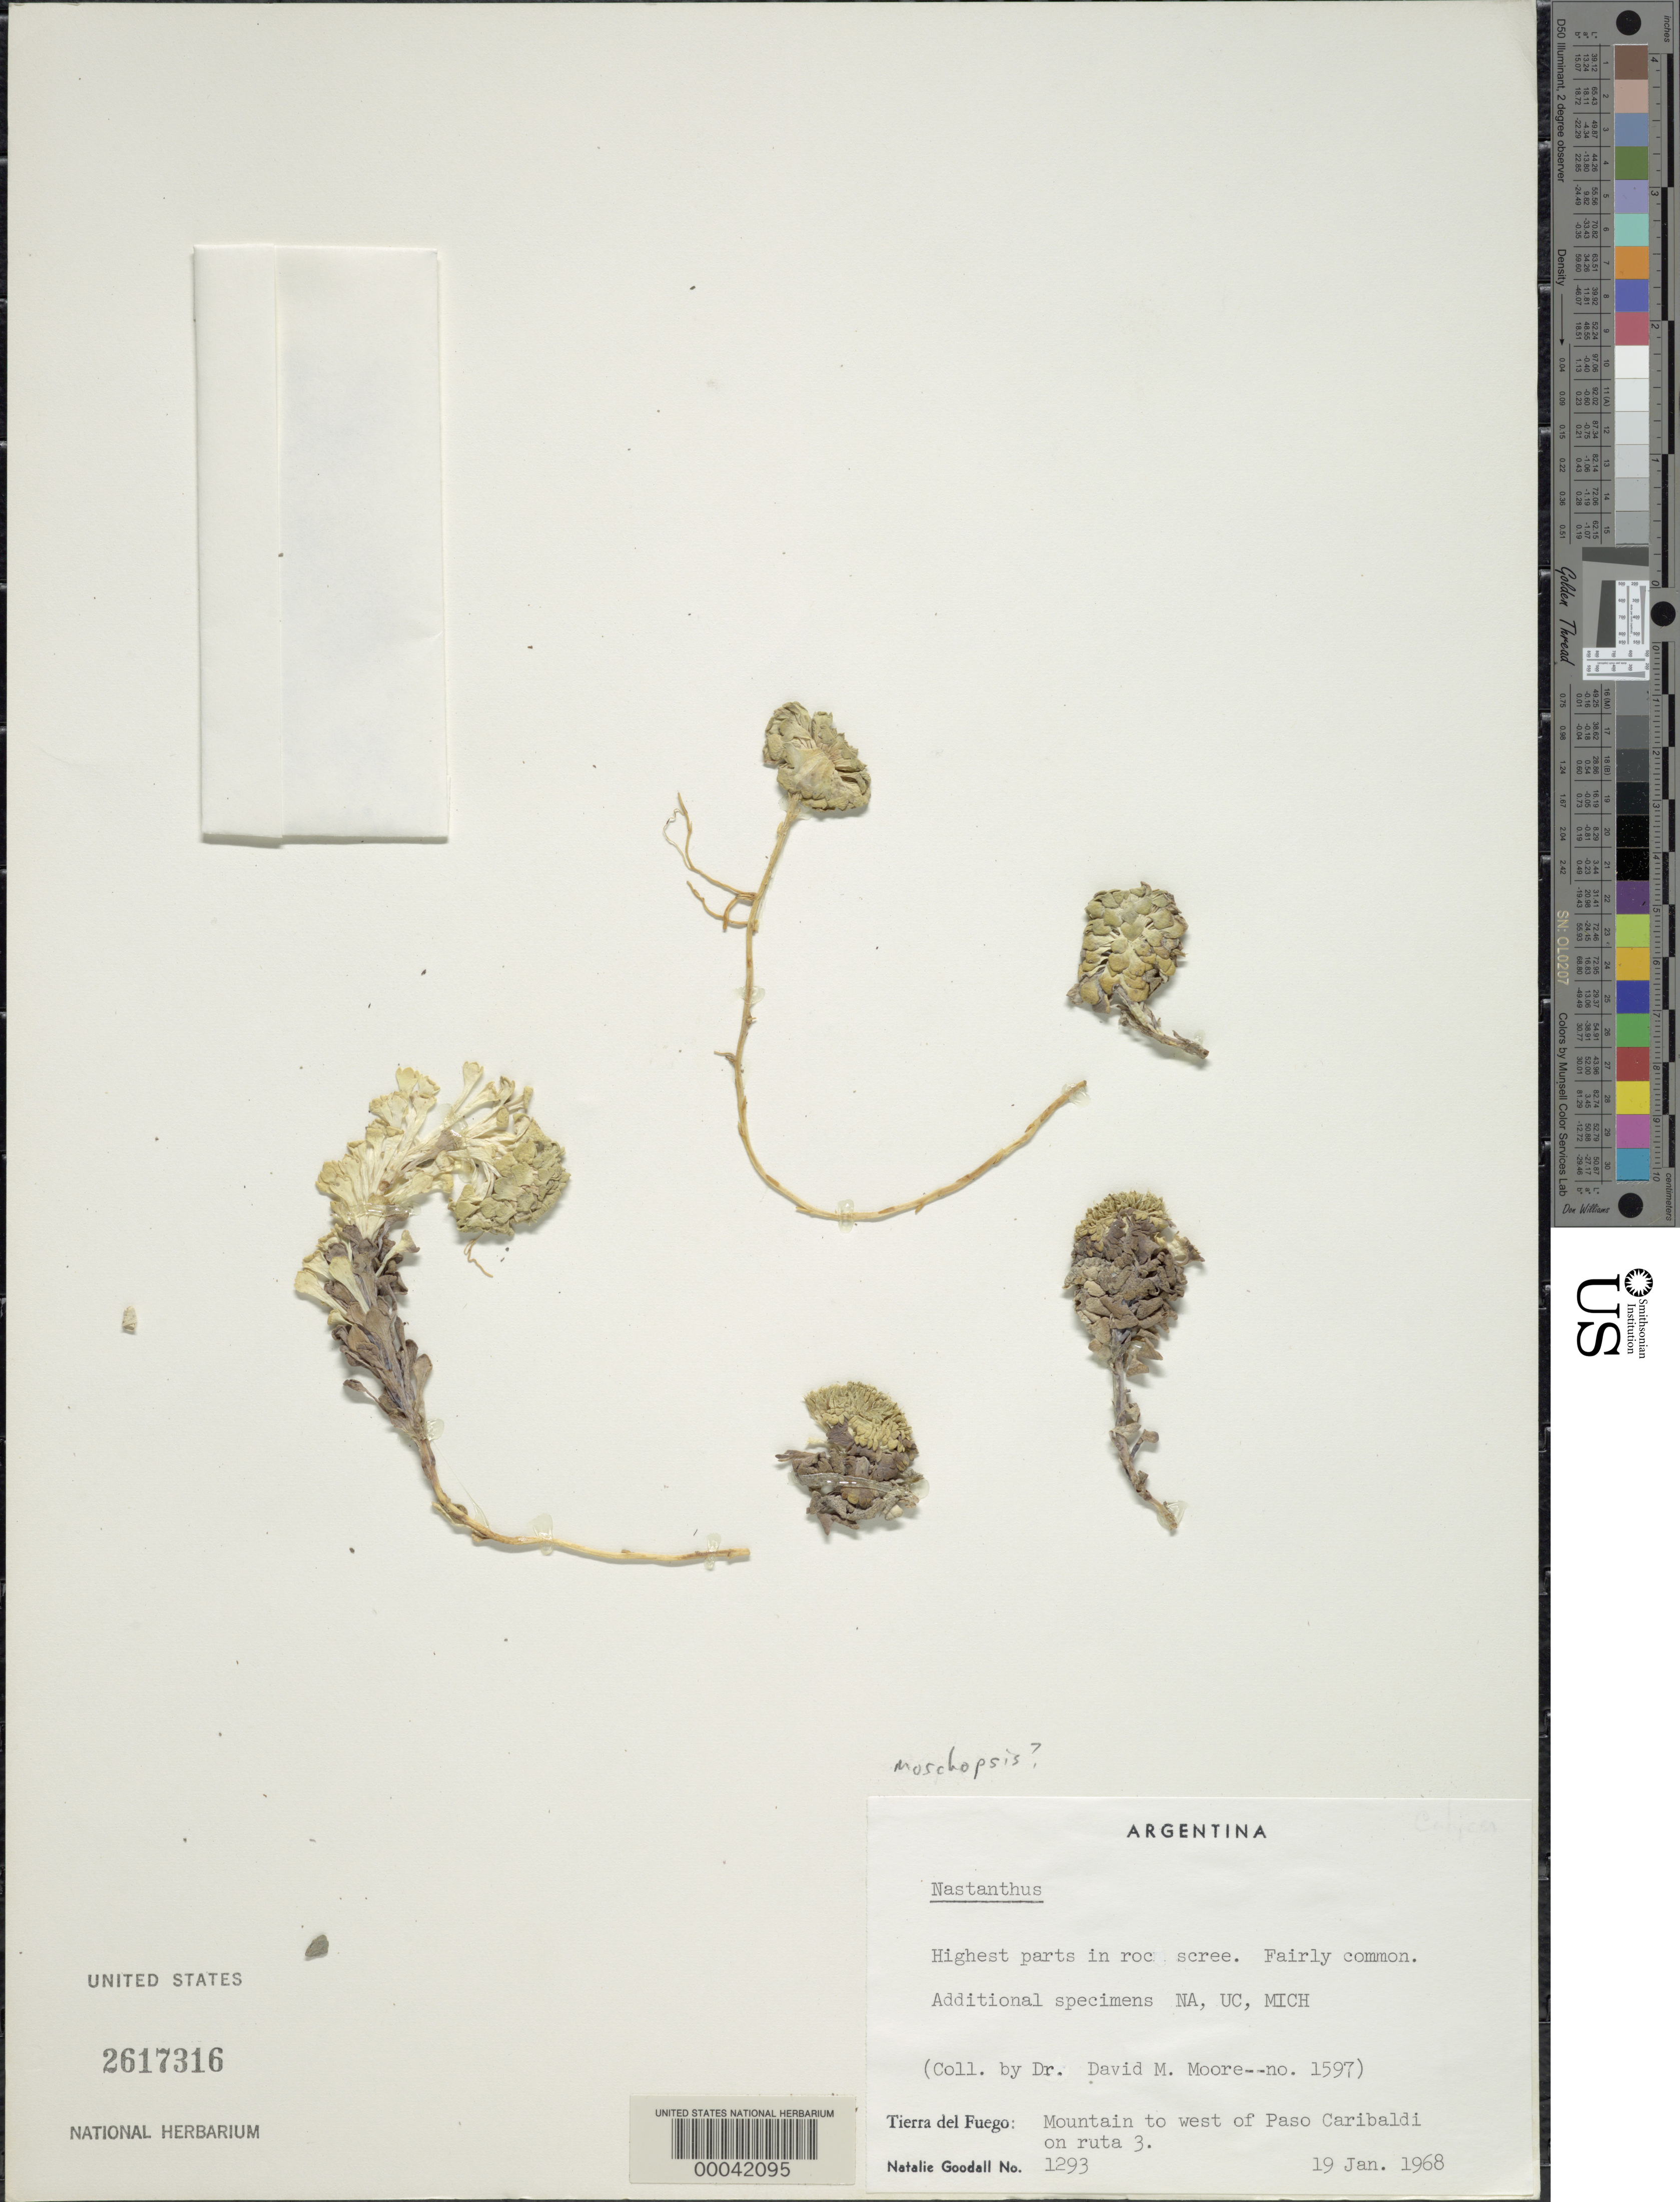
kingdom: Plantae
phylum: Tracheophyta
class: Magnoliopsida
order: Asterales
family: Calyceraceae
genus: Boopis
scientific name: Boopis sp.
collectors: D. Moore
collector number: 1597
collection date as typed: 19 Jan 1968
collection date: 1968-01-19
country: Argentina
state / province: Tierra del Fuego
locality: Mountain to W of Paso Caribaldi on route 3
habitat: In rock scree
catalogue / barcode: US 2617316